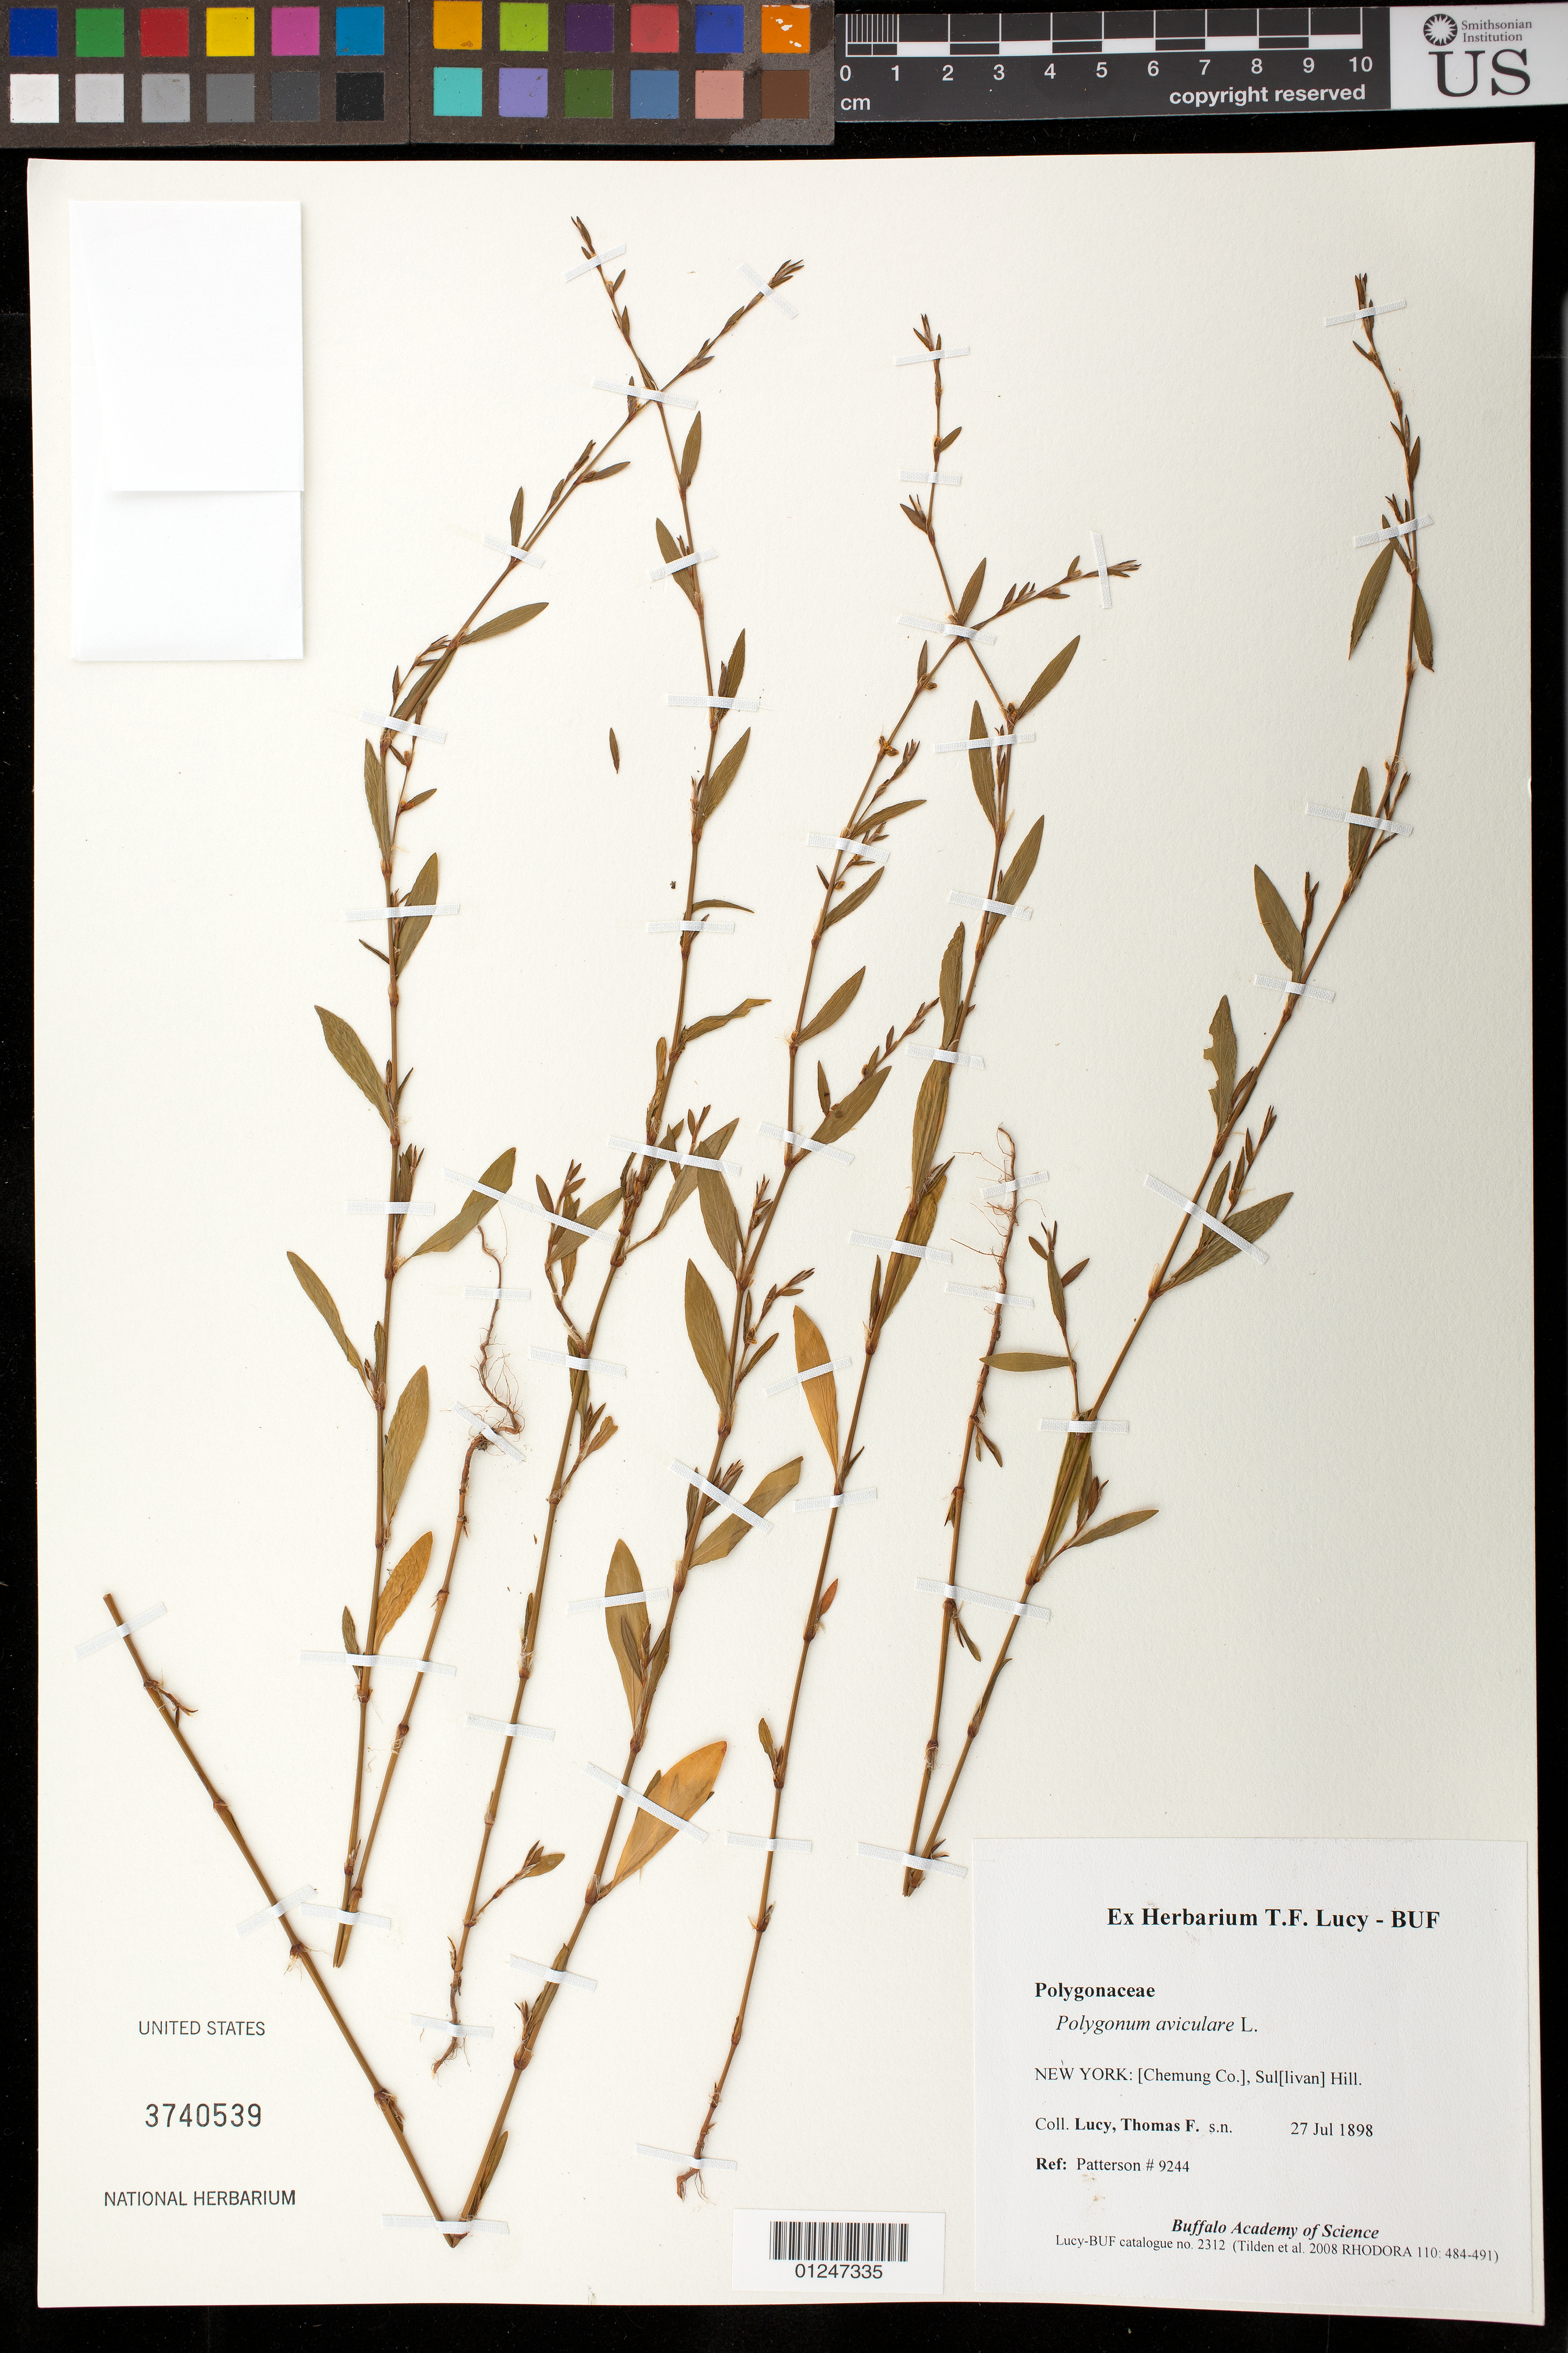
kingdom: Plantae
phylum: Tracheophyta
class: Magnoliopsida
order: Caryophyllales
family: Polygonaceae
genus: Polygonum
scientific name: Polygonum aviculare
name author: L.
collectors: T. Lucy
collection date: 1898-07-27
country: United States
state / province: New York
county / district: Chemung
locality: Sullivan Hill.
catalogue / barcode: US 3740539